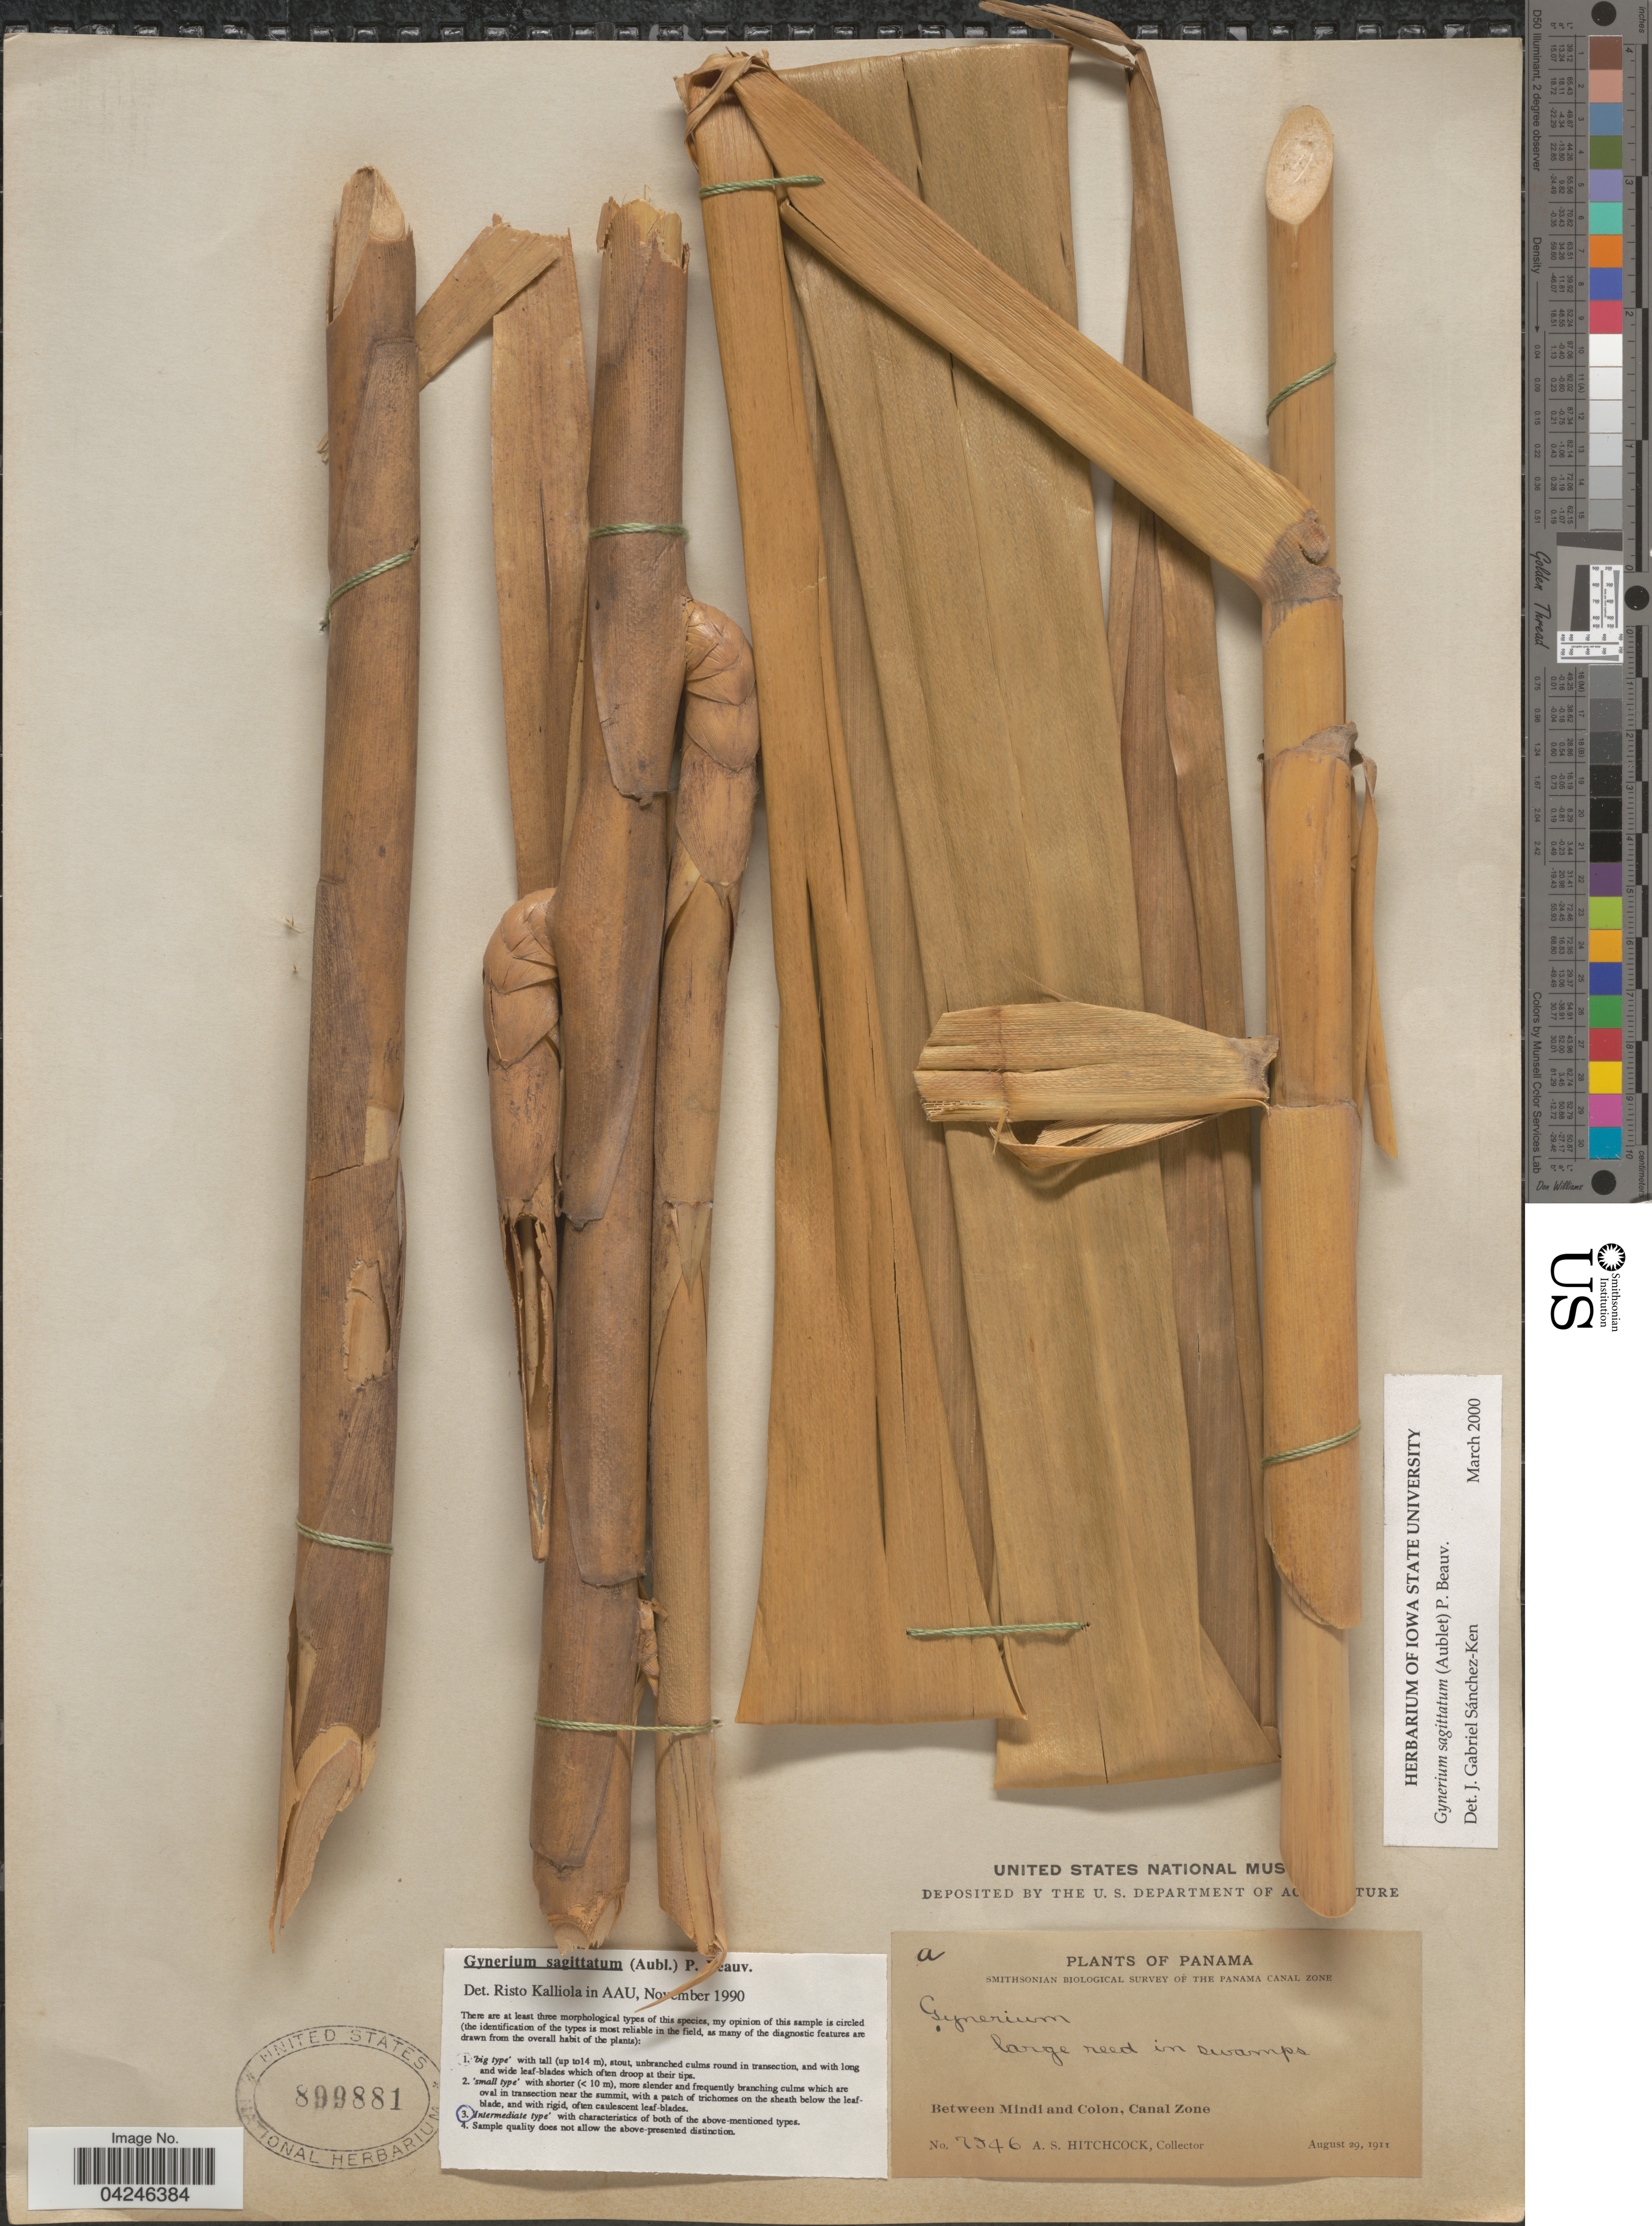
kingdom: Plantae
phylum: Tracheophyta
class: Liliopsida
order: Poales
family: Poaceae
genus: Gynerium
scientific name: Gynerium sagittatum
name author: (Aubl.) P. Beauv.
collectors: A. S. Hitchcock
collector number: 7946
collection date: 1911-08-29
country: Panama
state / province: Colón / Panamá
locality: Smithsonian Biological Survey of the Panama Canal Zone. Between Mindi and Colon, Canal Zone.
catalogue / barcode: US 899881